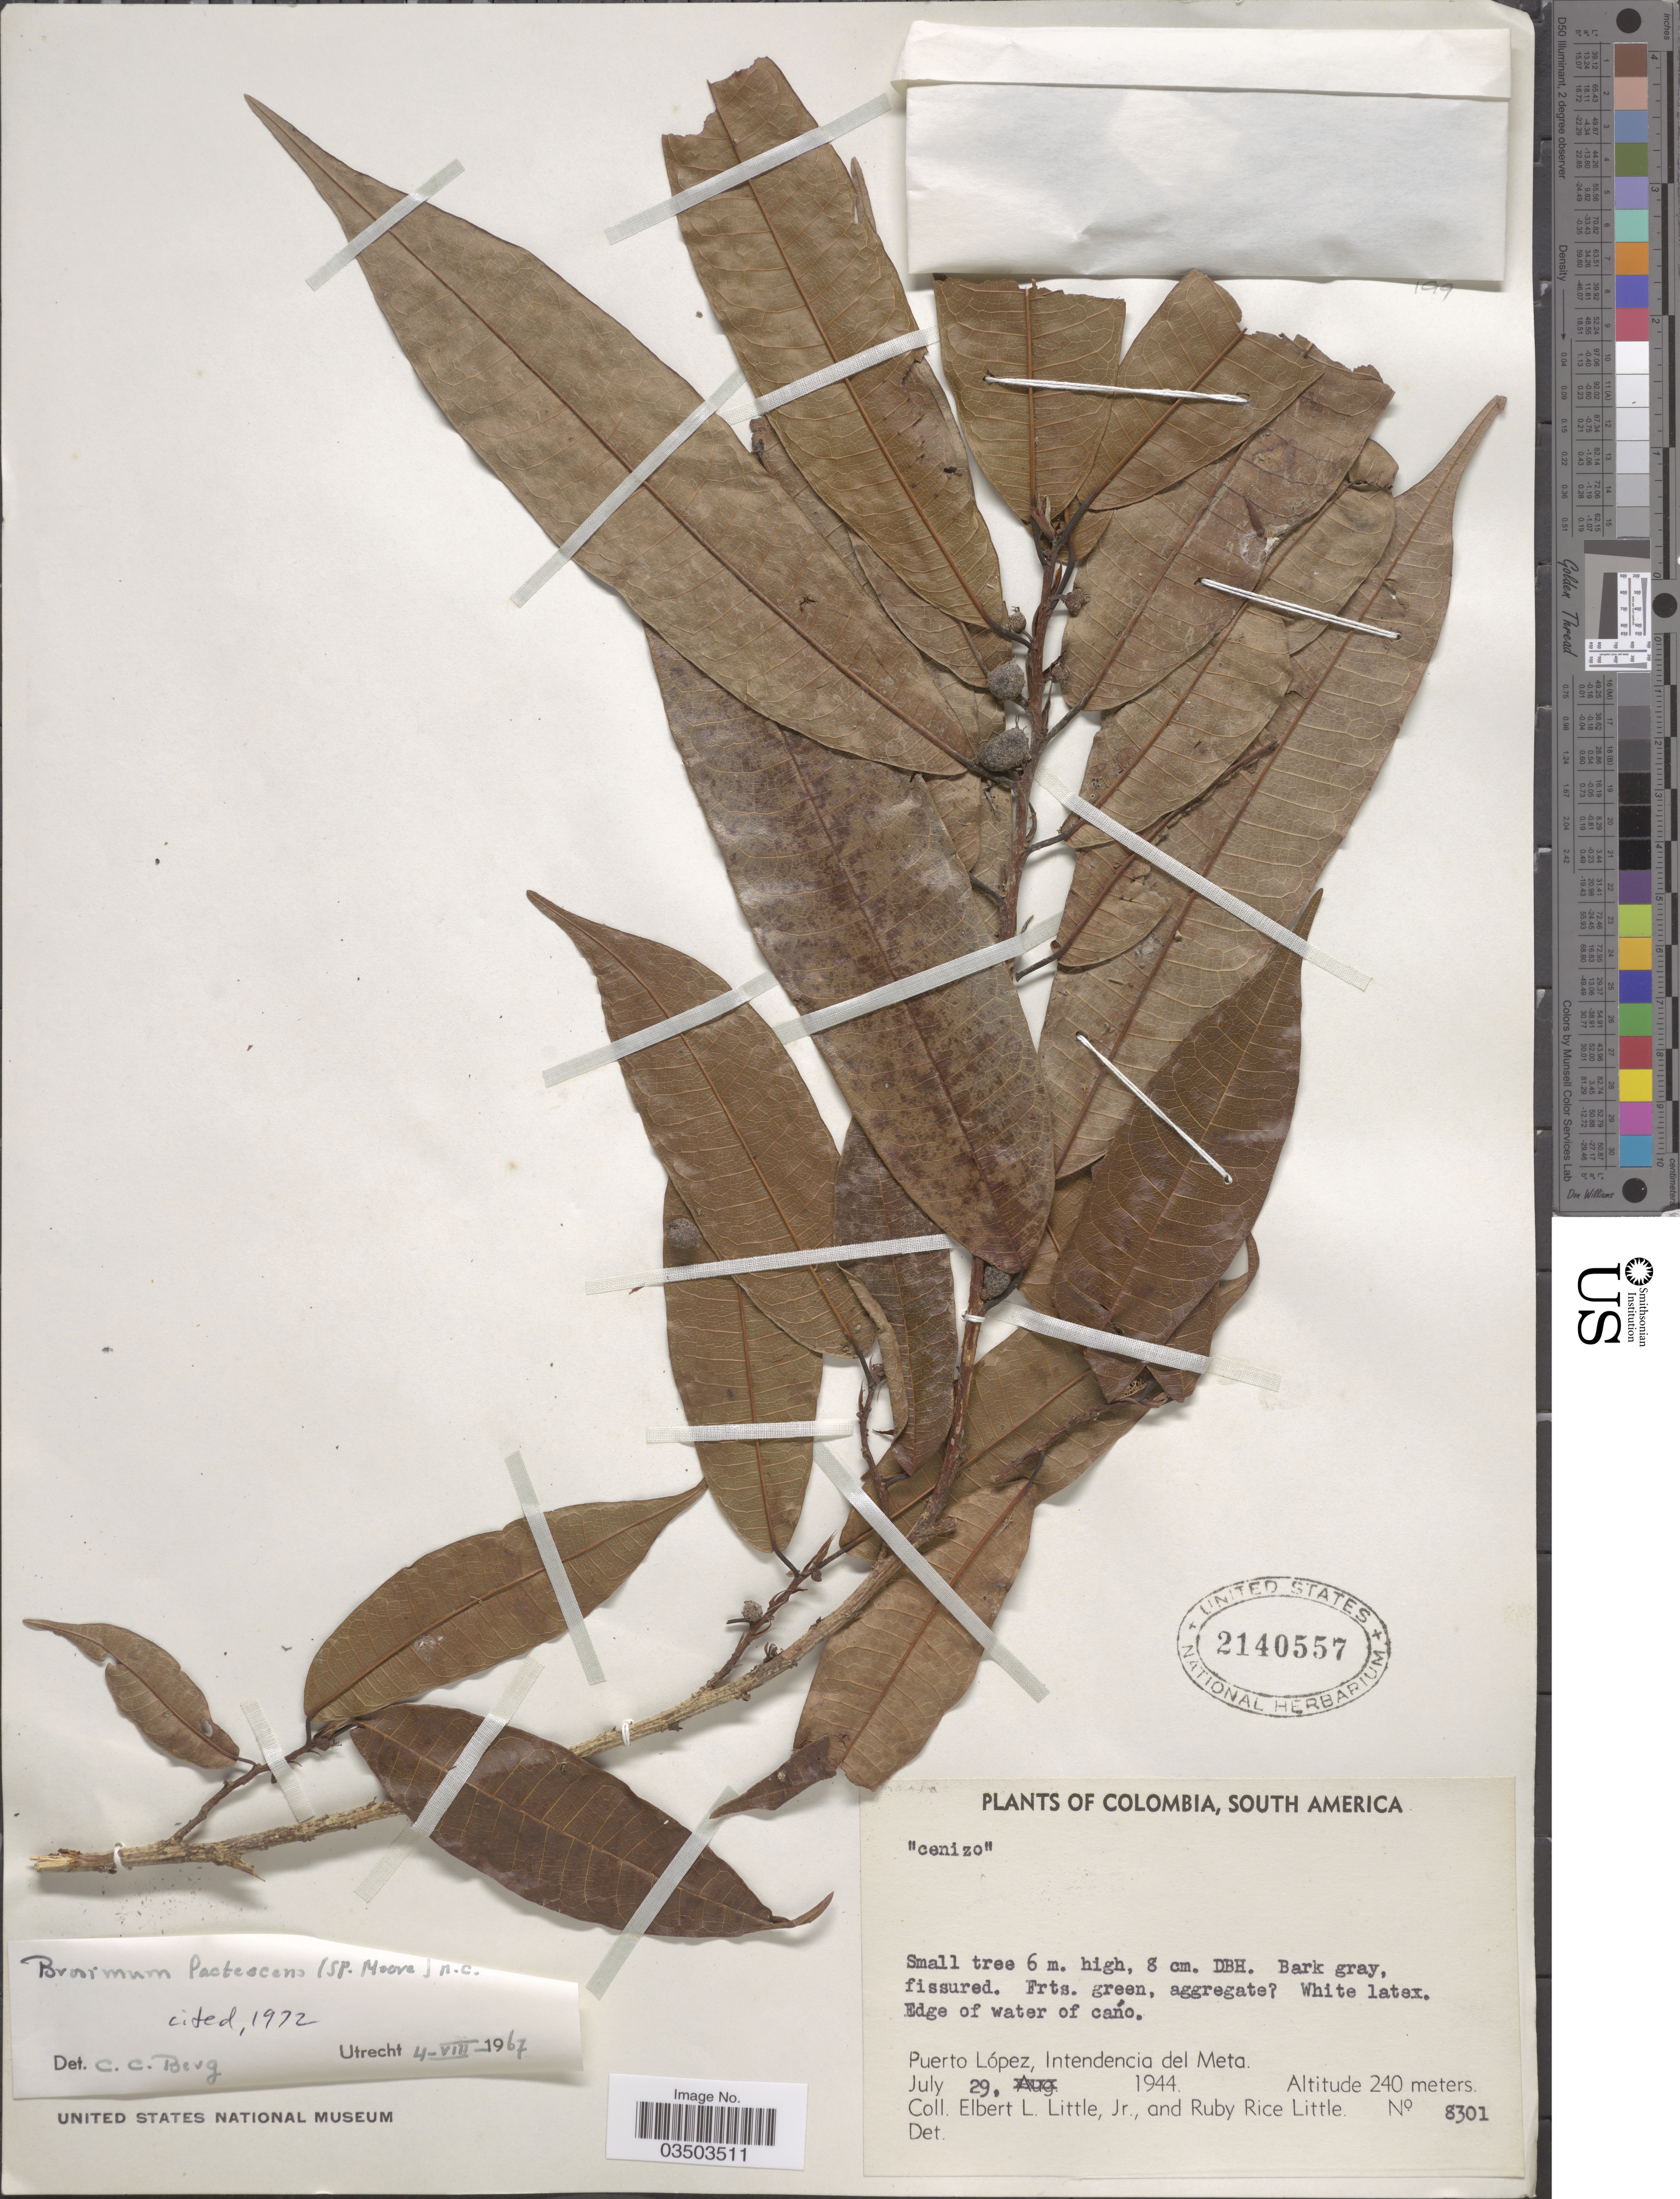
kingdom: Plantae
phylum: Tracheophyta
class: Magnoliopsida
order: Rosales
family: Moraceae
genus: Brosimum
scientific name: Brosimum lactescens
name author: (S. Moore) C.C. Berg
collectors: E. L. Little & R. R. Little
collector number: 8301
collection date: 1944-07-29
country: Colombia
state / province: Meta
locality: Edge of water of cańo. Puerto López, Intendencia del Meta.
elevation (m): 240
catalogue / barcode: US 2140557